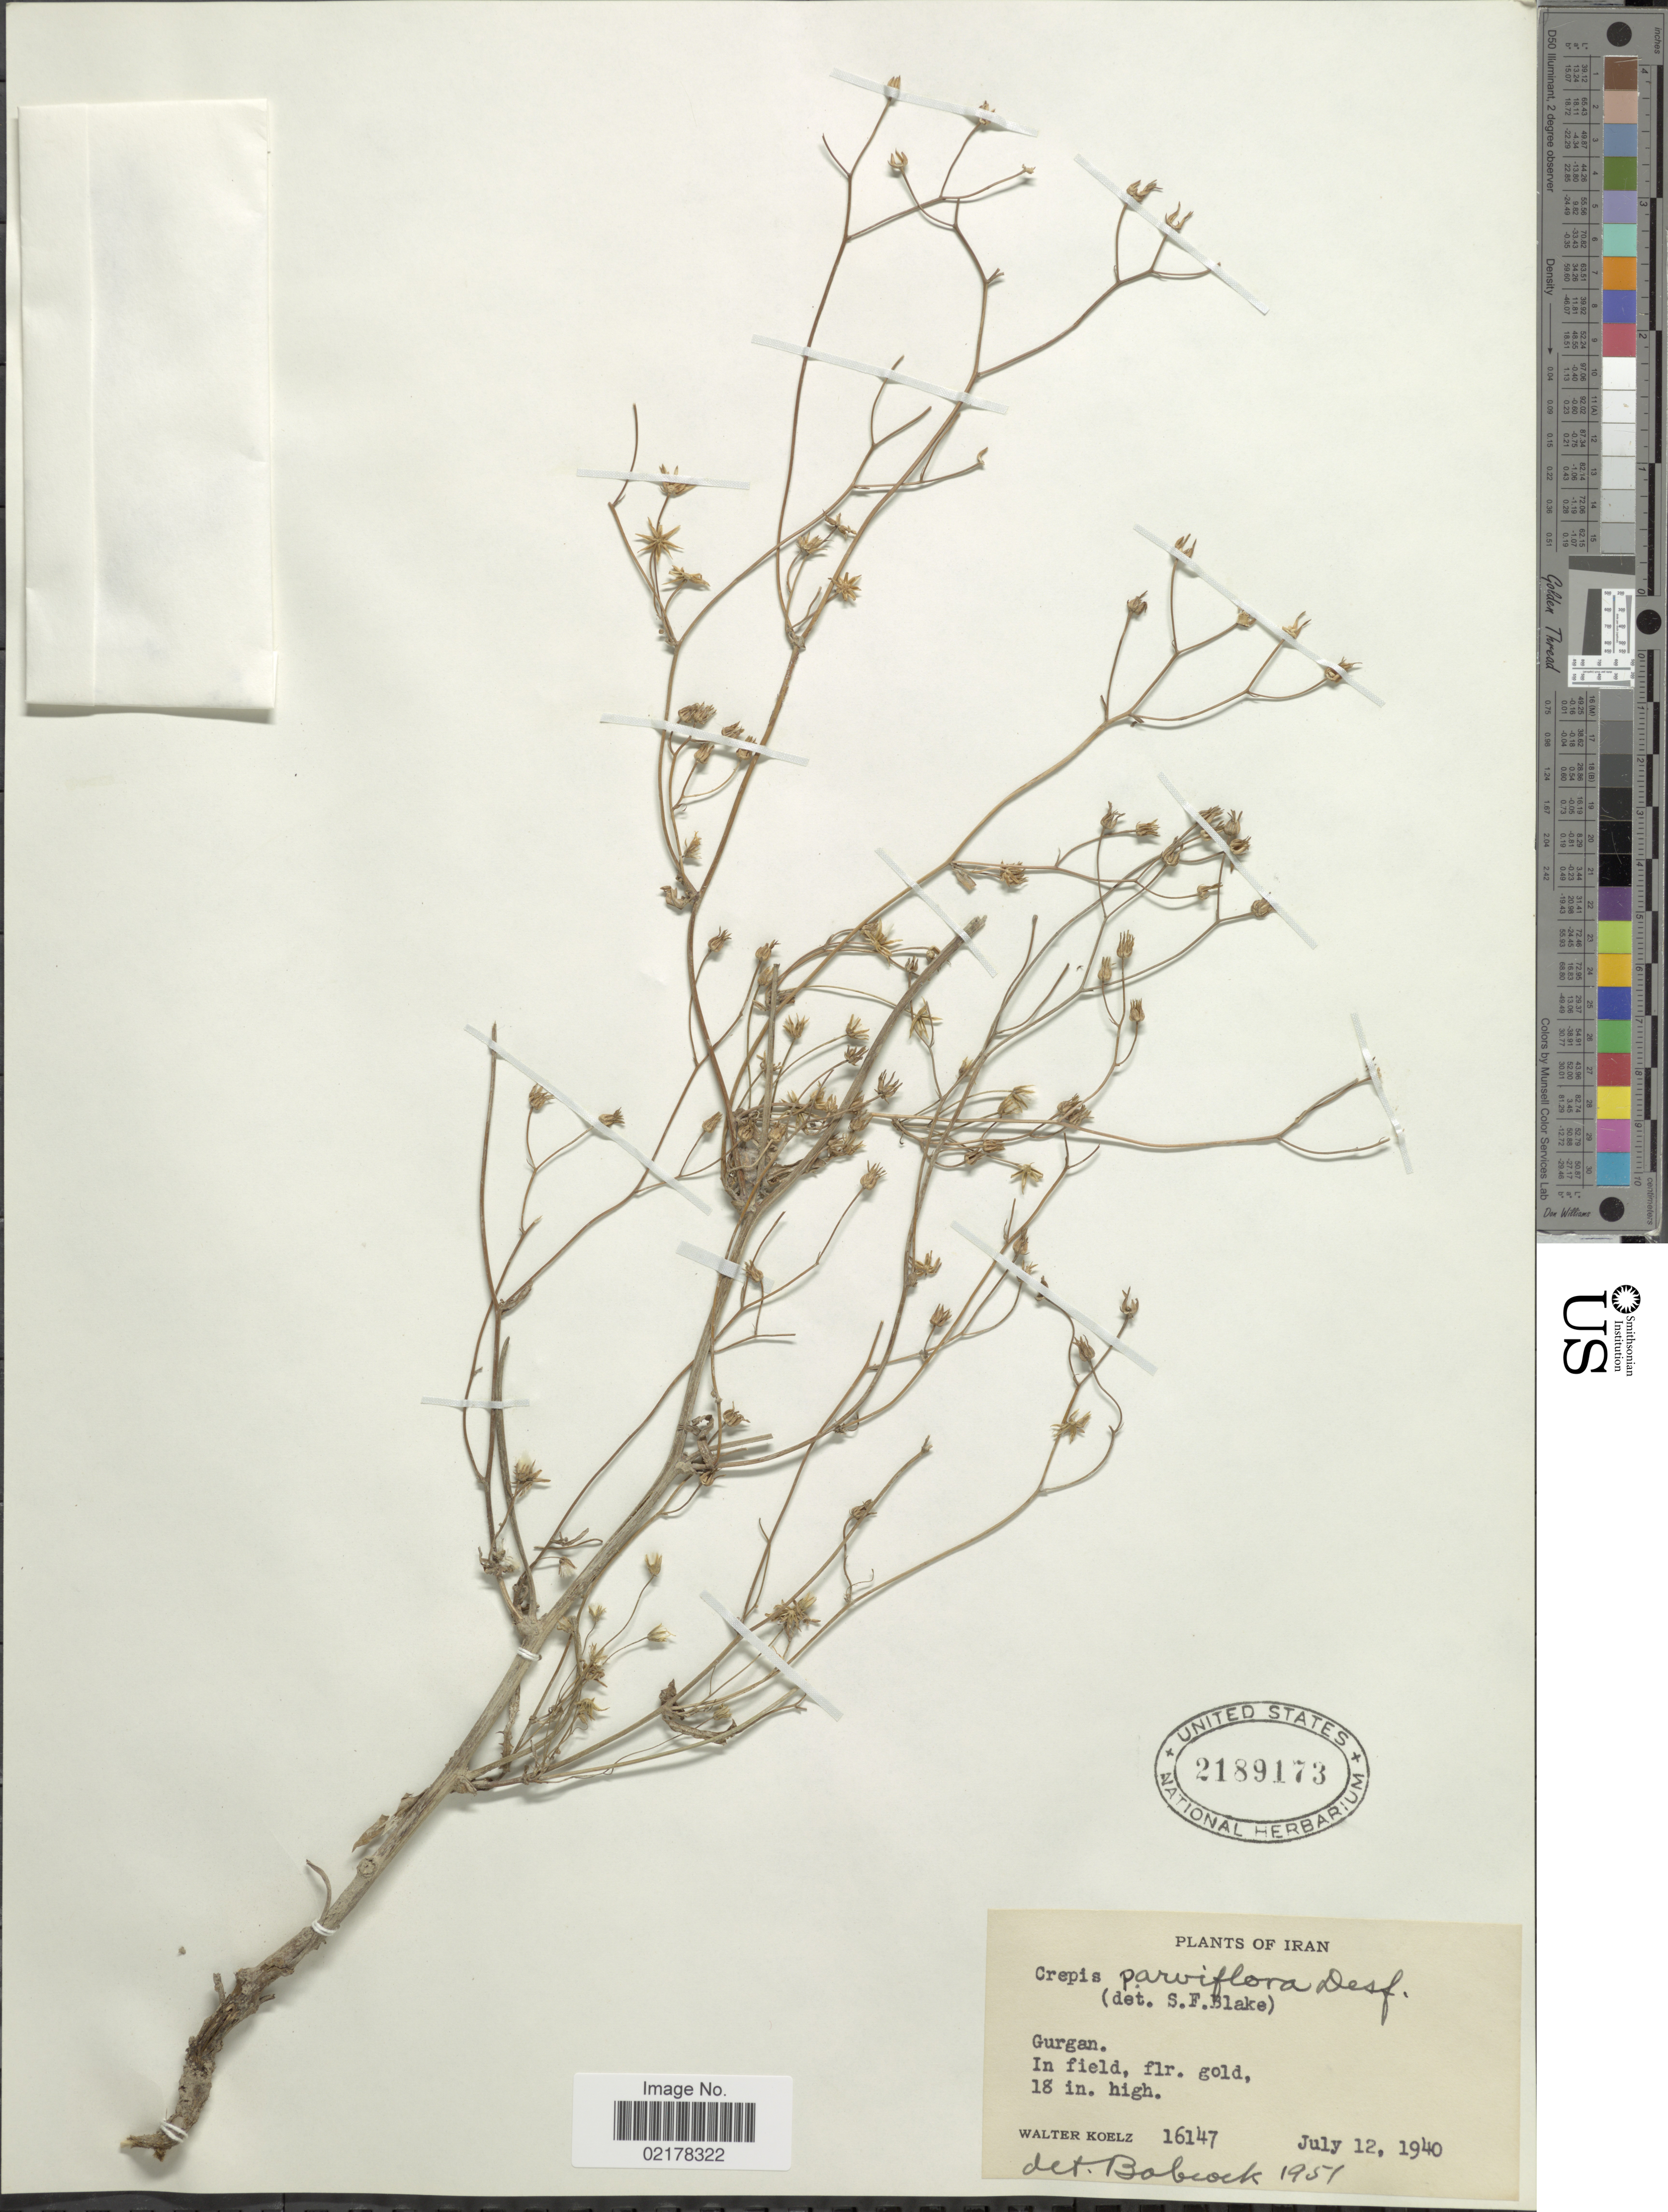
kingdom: Plantae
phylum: Tracheophyta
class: Magnoliopsida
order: Asterales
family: Asteraceae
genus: Crepis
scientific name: Crepis virens subsp. parviflora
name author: Arcang.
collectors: W. N. Koelz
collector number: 16147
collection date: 1940-07-12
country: Iran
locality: Gurgan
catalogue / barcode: US 2189173